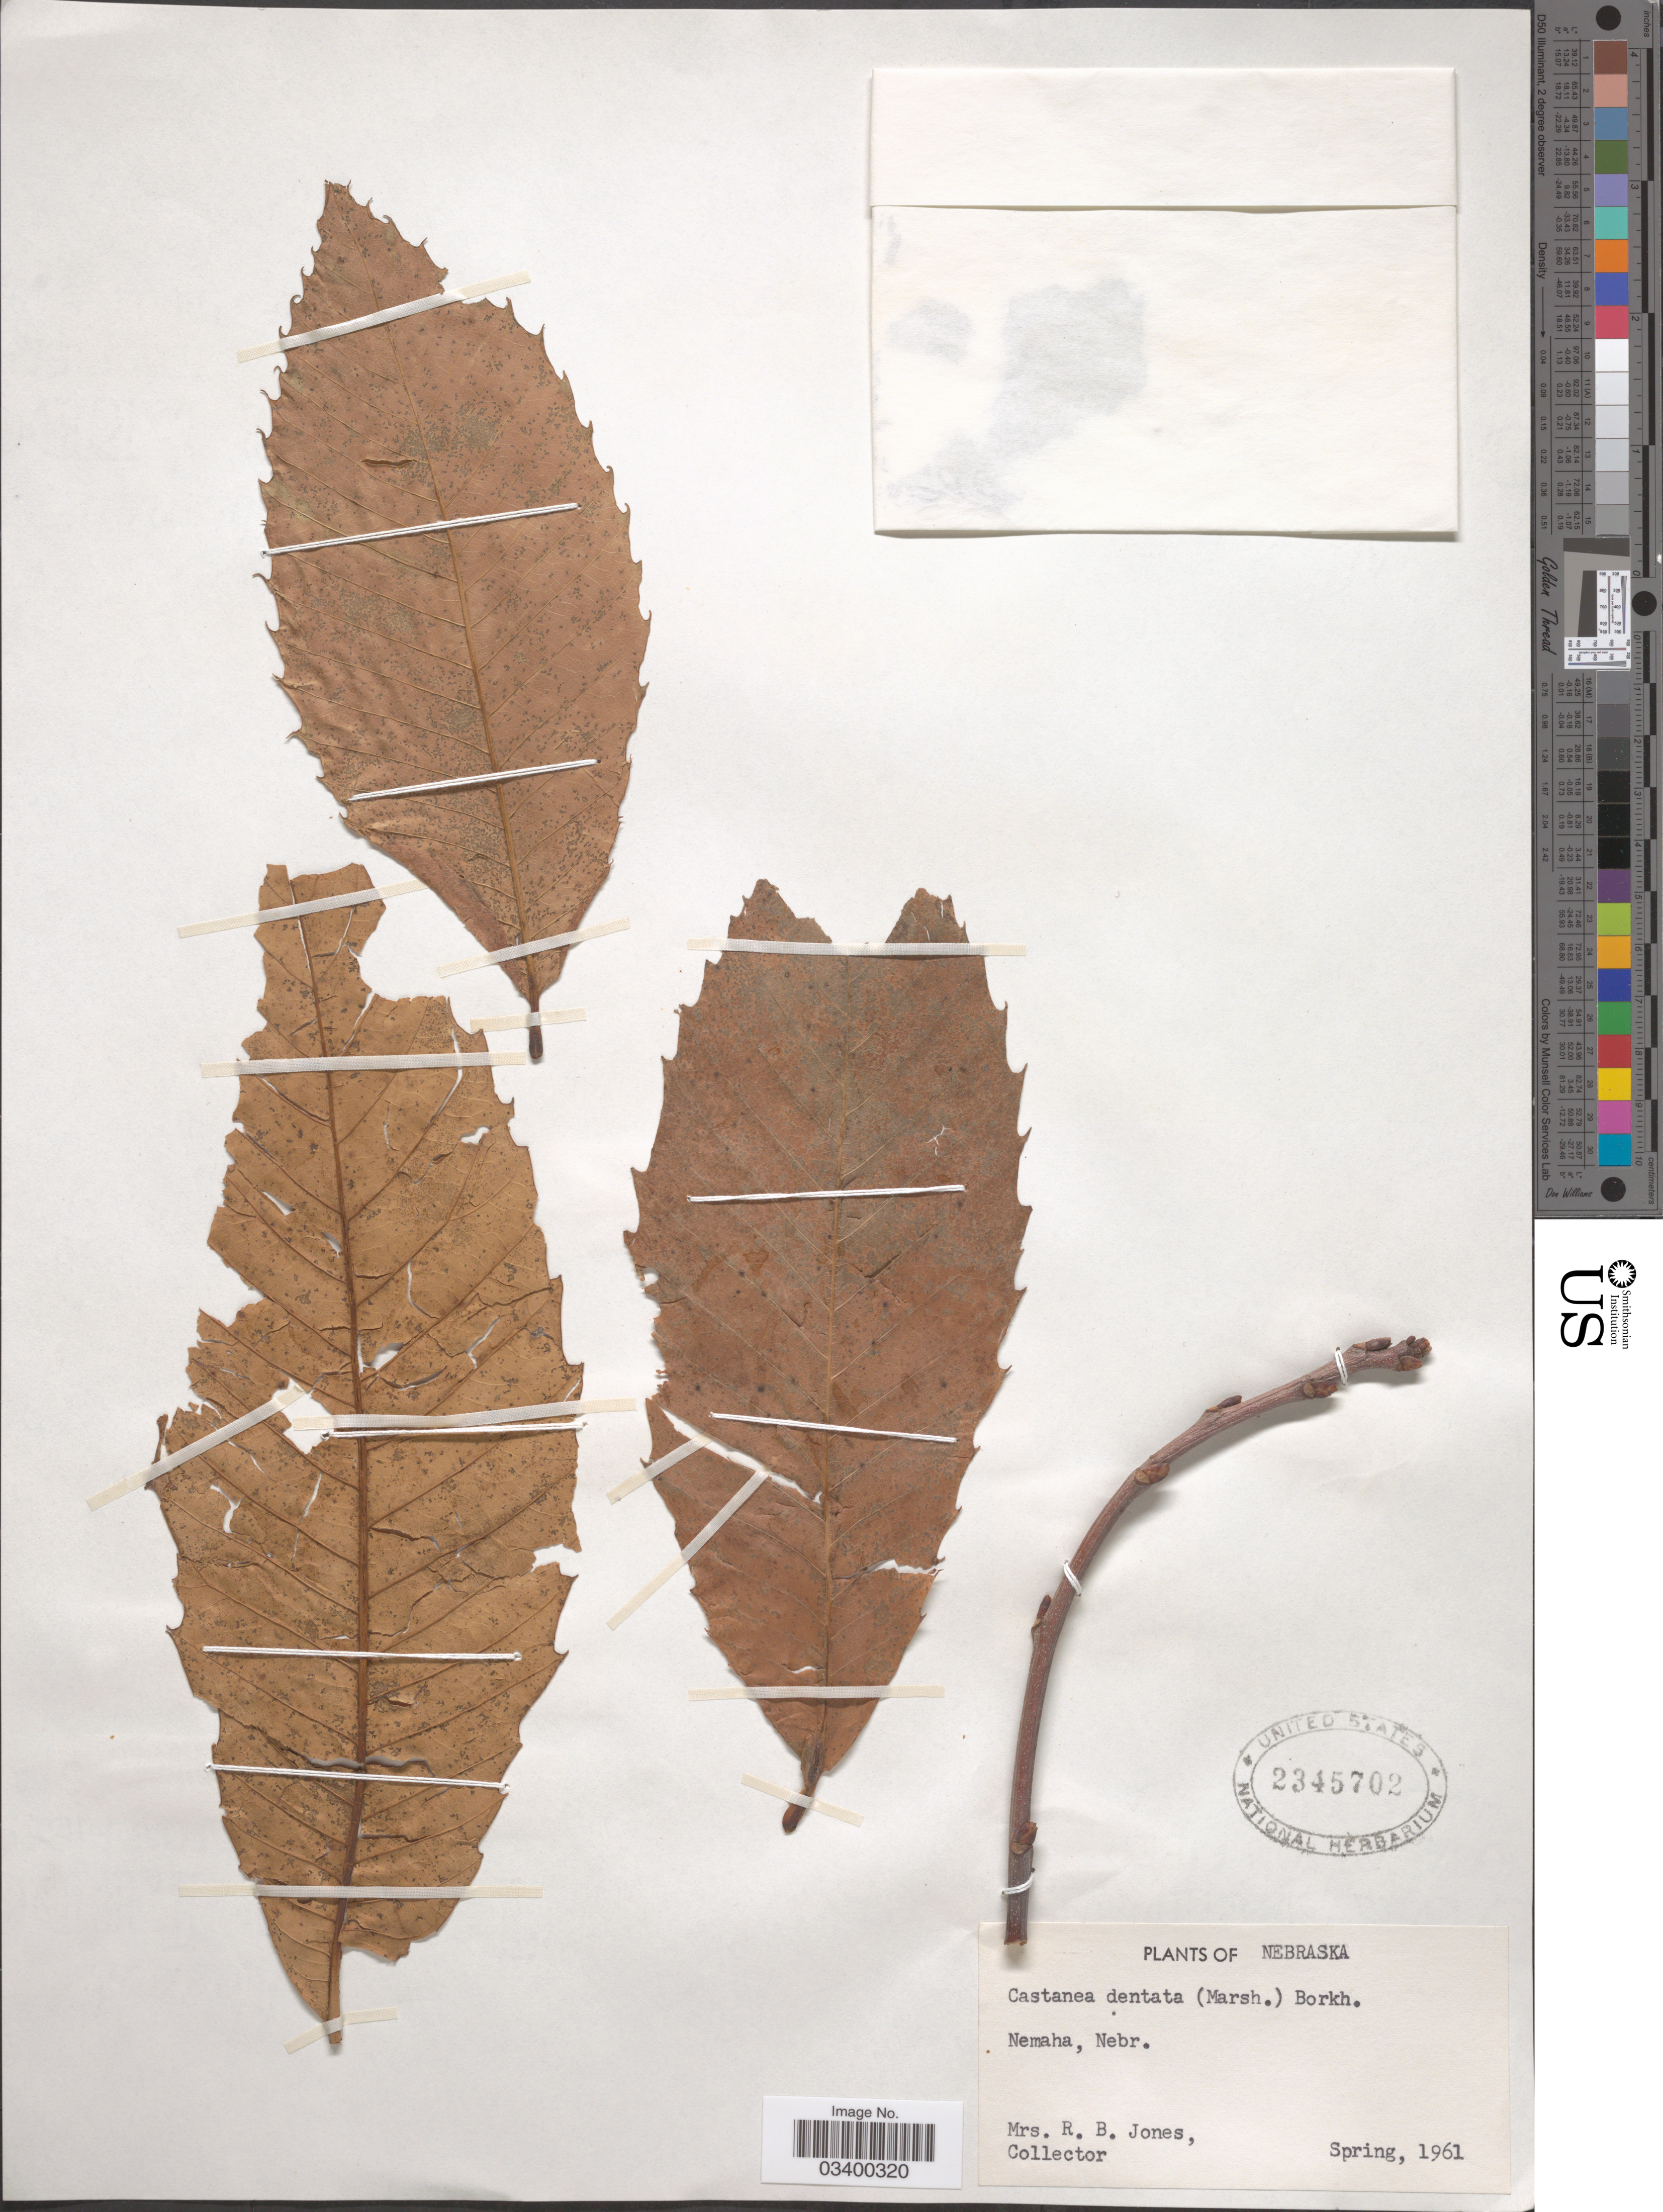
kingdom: Plantae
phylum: Tracheophyta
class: Magnoliopsida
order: Fagales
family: Fagaceae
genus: Castanea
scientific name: Castanea dentata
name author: (Marshall) Borkh.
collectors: R. Jones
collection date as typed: Spring 1961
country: United States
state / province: Nebraska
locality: Nemaha.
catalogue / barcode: US 2345702